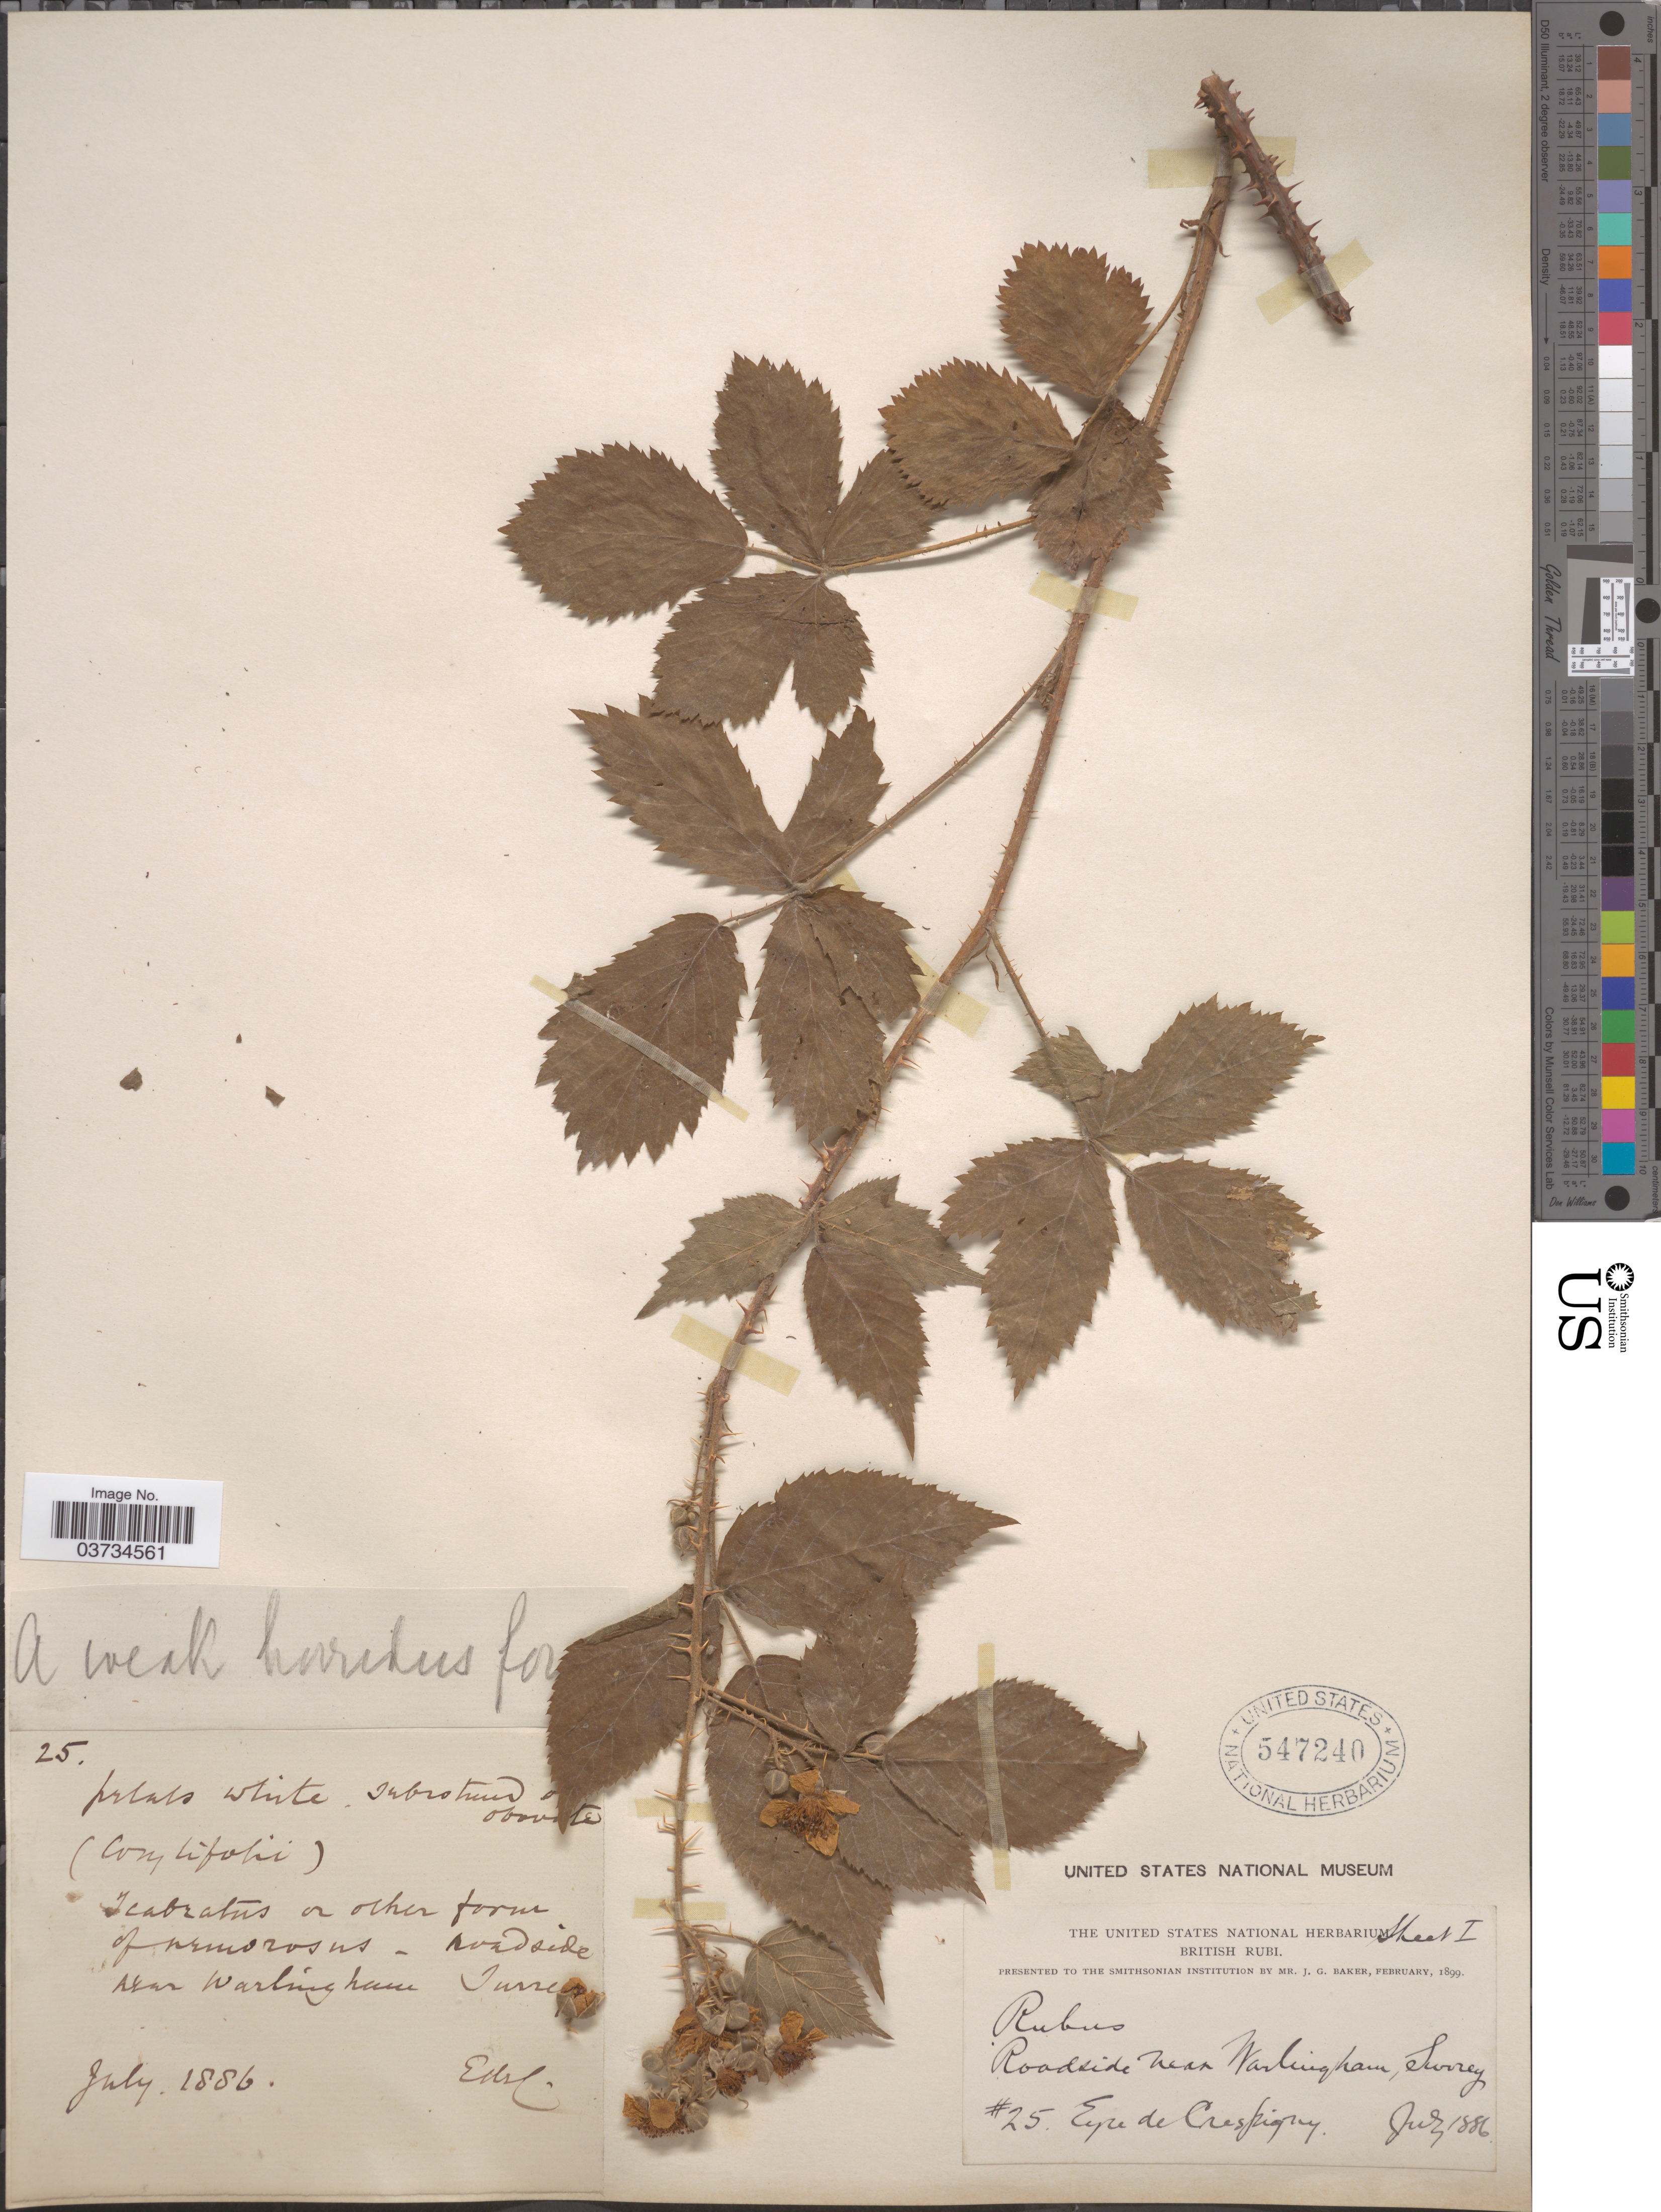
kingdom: Plantae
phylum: Tracheophyta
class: Magnoliopsida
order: Rosales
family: Rosaceae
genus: Rubus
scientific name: Rubus horridus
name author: Schultz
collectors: E. de Crespigny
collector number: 25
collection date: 1886-07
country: United Kingdom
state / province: England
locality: Roadside near Warlingham, Surrey.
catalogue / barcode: US 547240